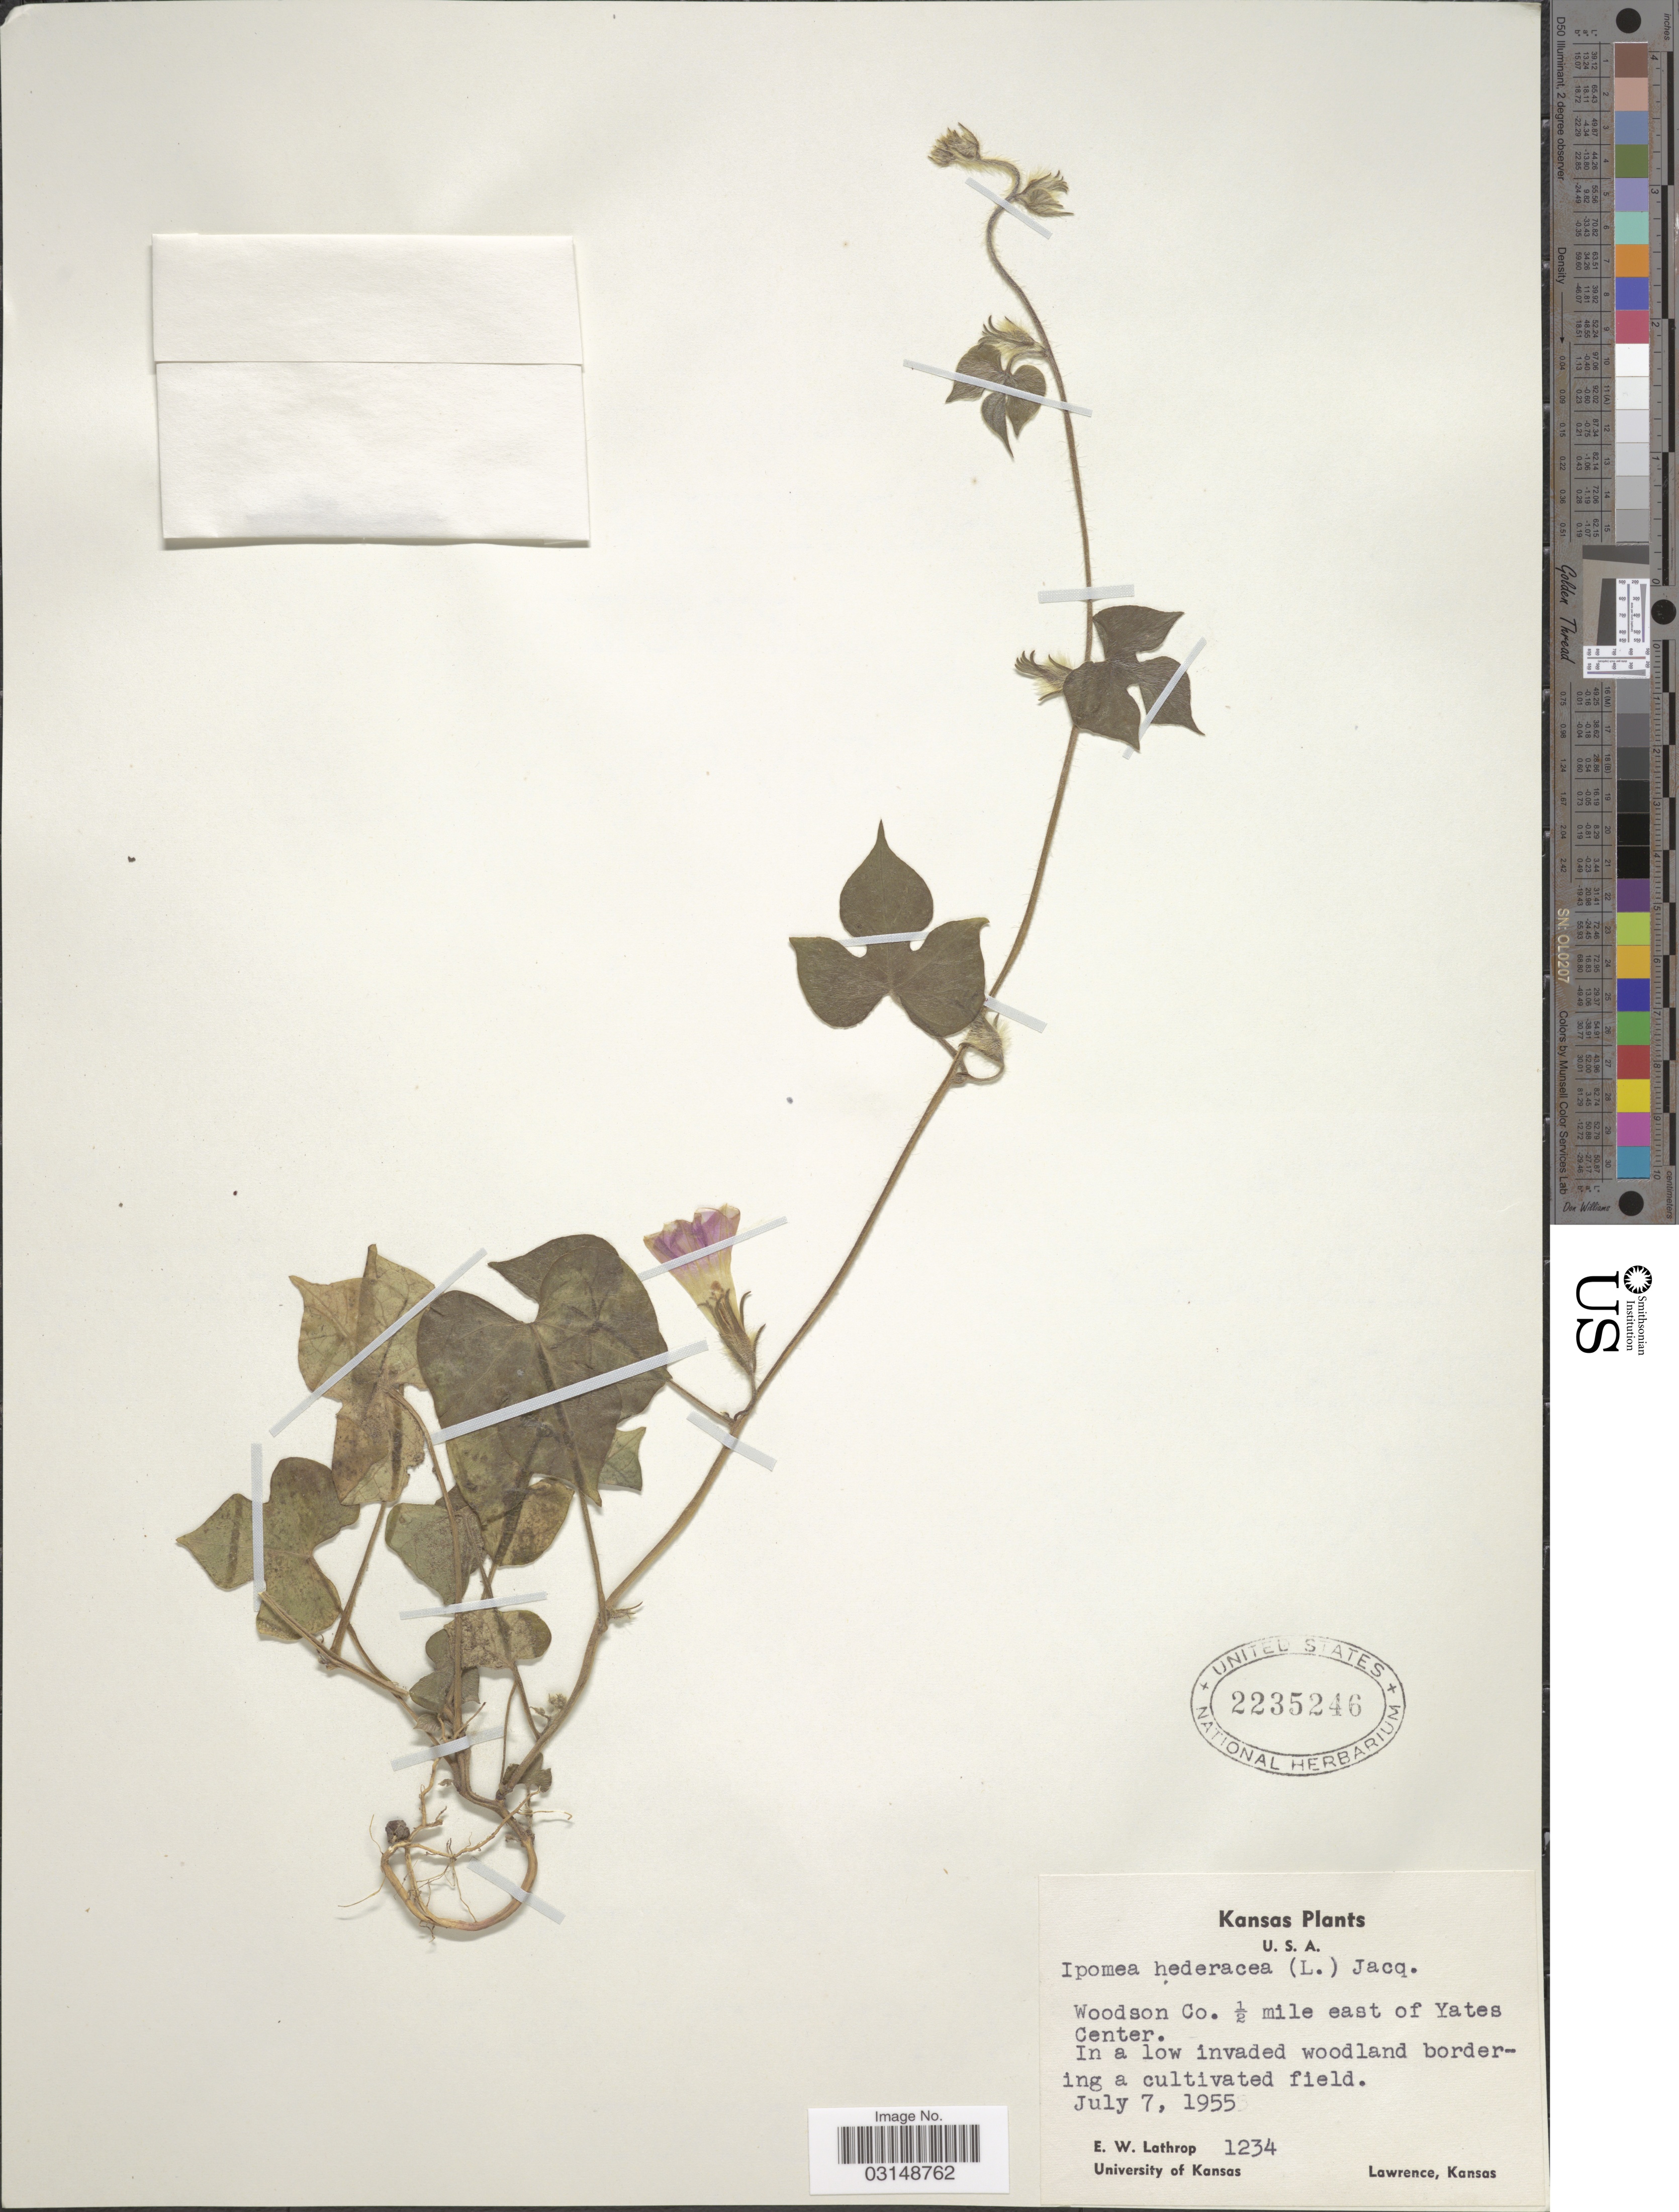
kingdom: Plantae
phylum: Tracheophyta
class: Magnoliopsida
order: Solanales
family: Convolvulaceae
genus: Ipomoea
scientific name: Ipomoea hederacea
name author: Jacq.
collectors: E. W. Lathrop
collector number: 1234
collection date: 1955-07-07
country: United States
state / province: Kansas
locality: Woodson Co. ½ mile east of Yates Center.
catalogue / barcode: US 2235246